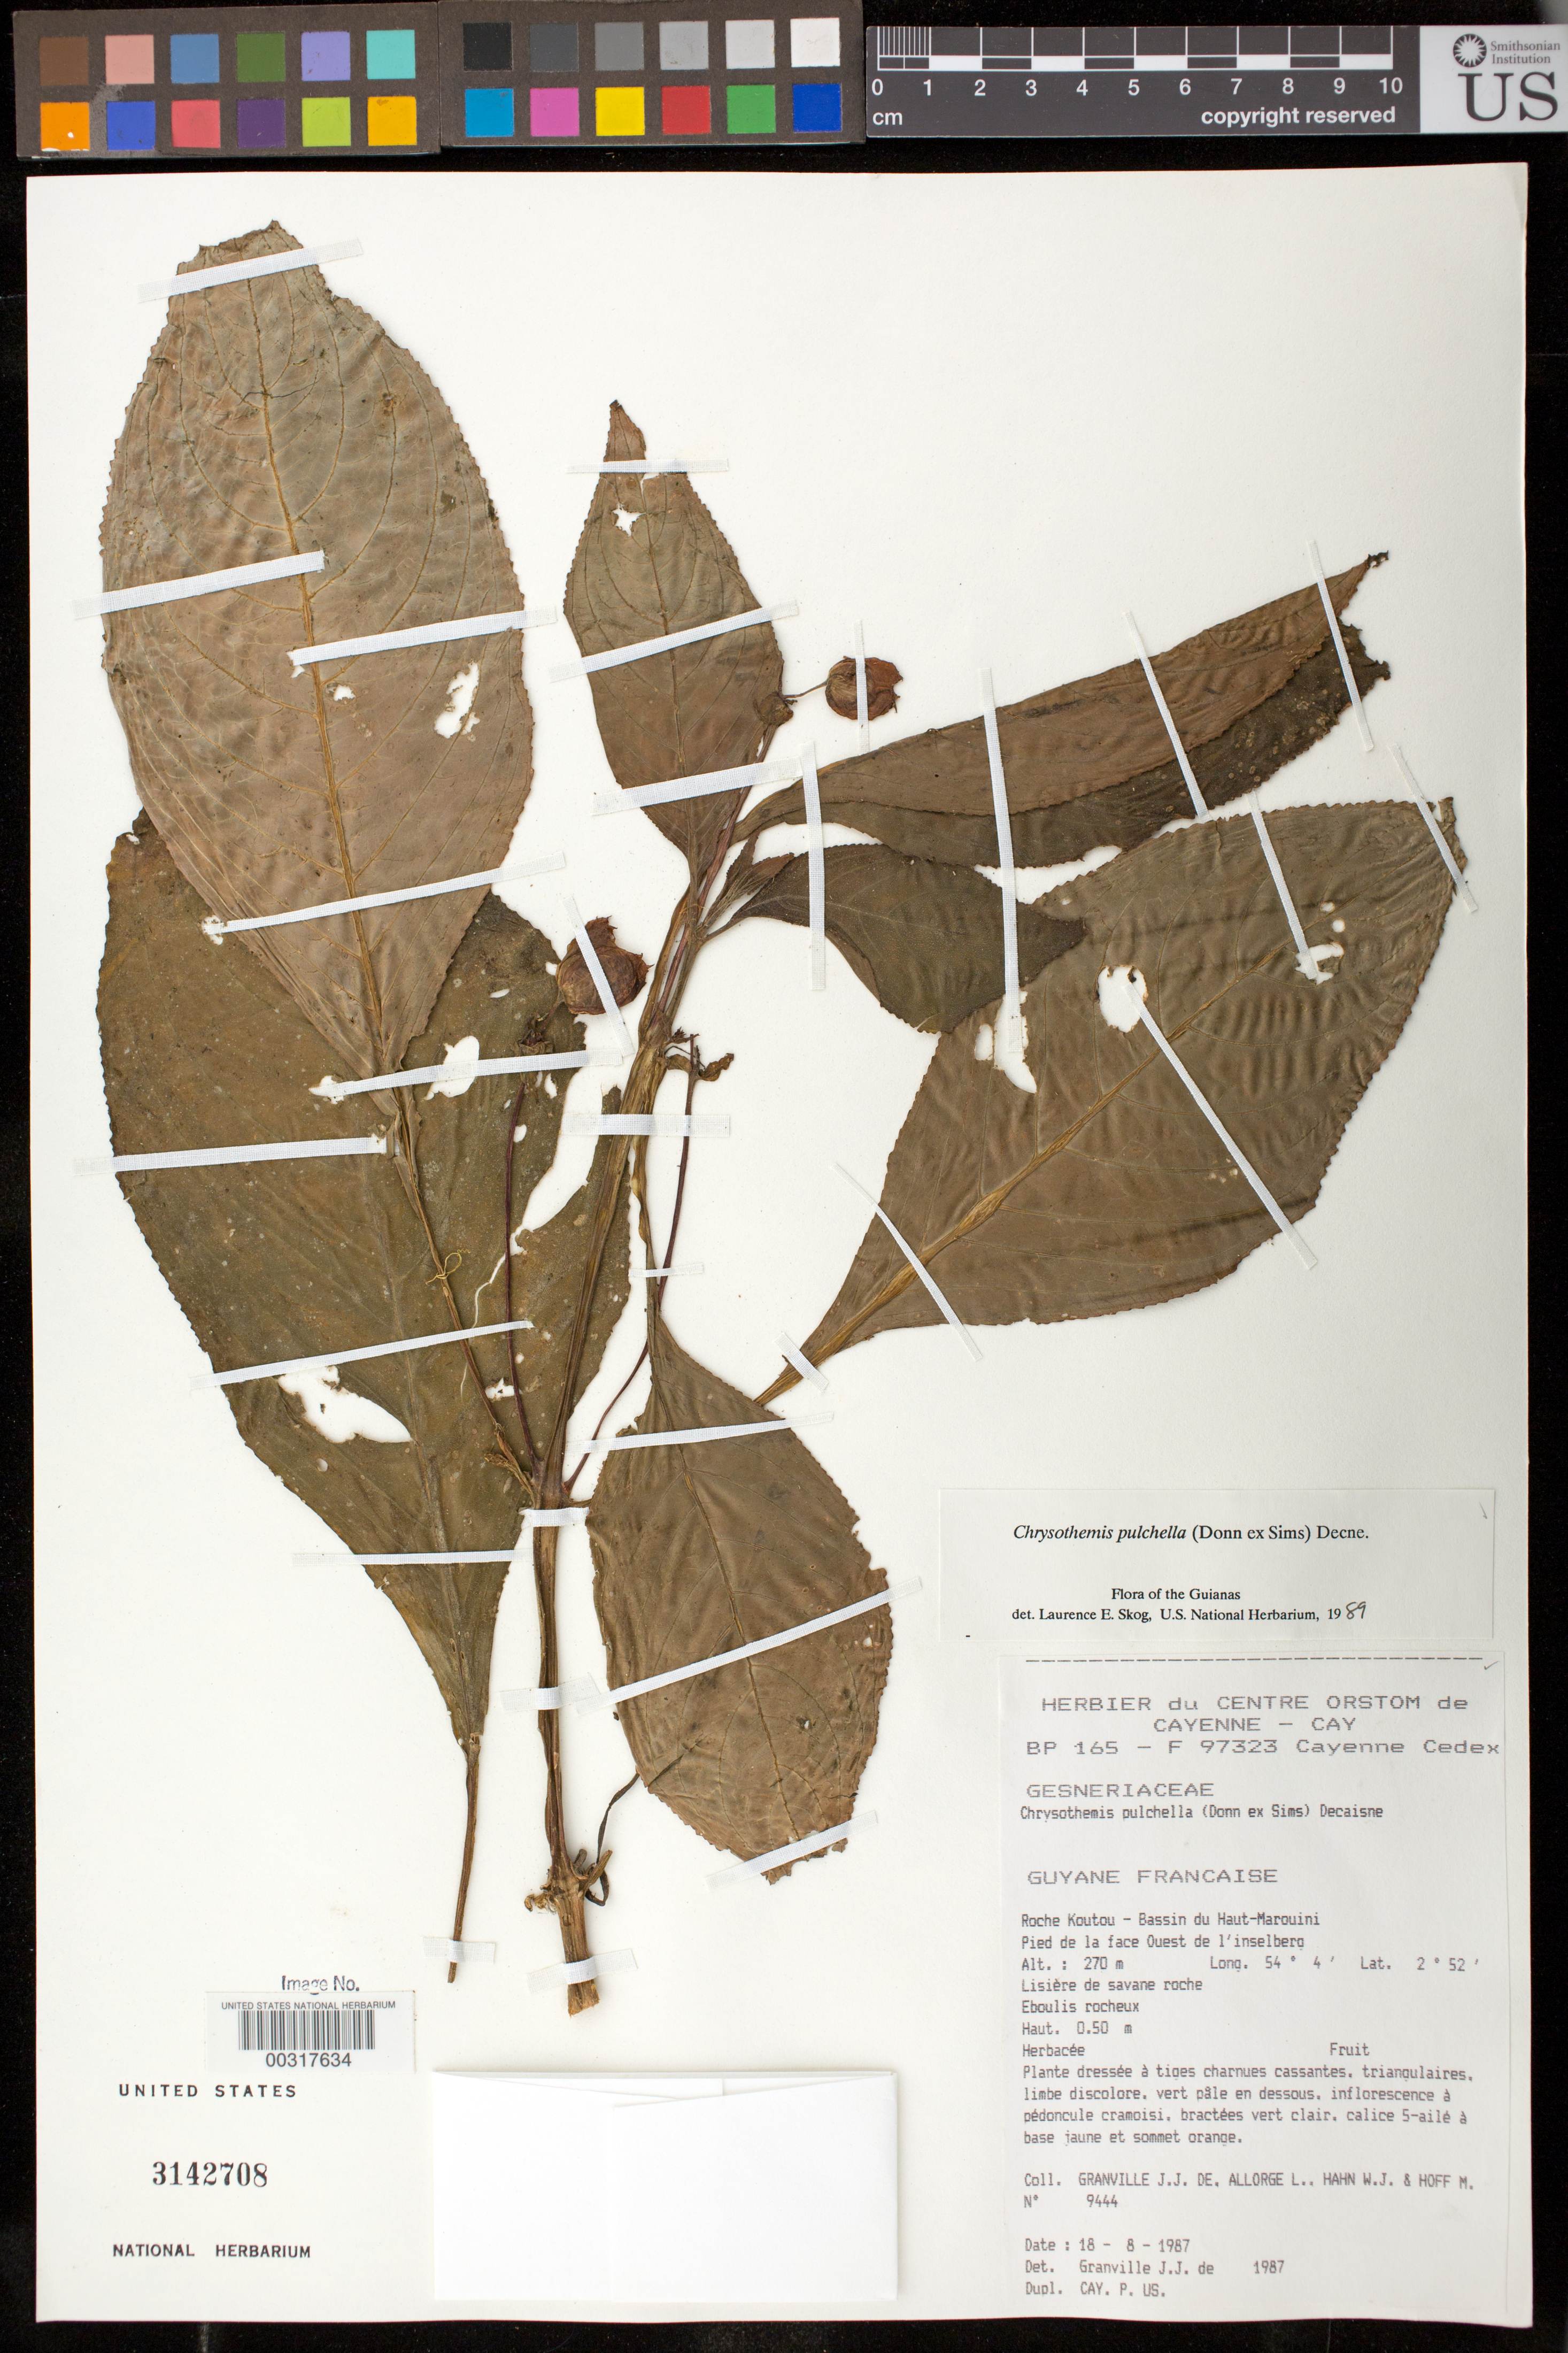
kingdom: Plantae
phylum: Tracheophyta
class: Magnoliopsida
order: Lamiales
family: Gesneriaceae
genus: Chrysothemis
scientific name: Chrysothemis pulchella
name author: (Donn ex Sims) Decne.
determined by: Skog, Laurence E.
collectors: J.-J. de Granville, L. Allorge, W. J. Hahn & M. Hoff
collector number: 9444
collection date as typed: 18 Aug 1987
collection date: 1987-08-18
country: French Guiana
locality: Rouche Koutou, bassin du Haut-Marouini, pied de la face Ouest de l'inselberg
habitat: Lisière de savane roche, eboulis rocheus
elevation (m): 270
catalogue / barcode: US 3142708